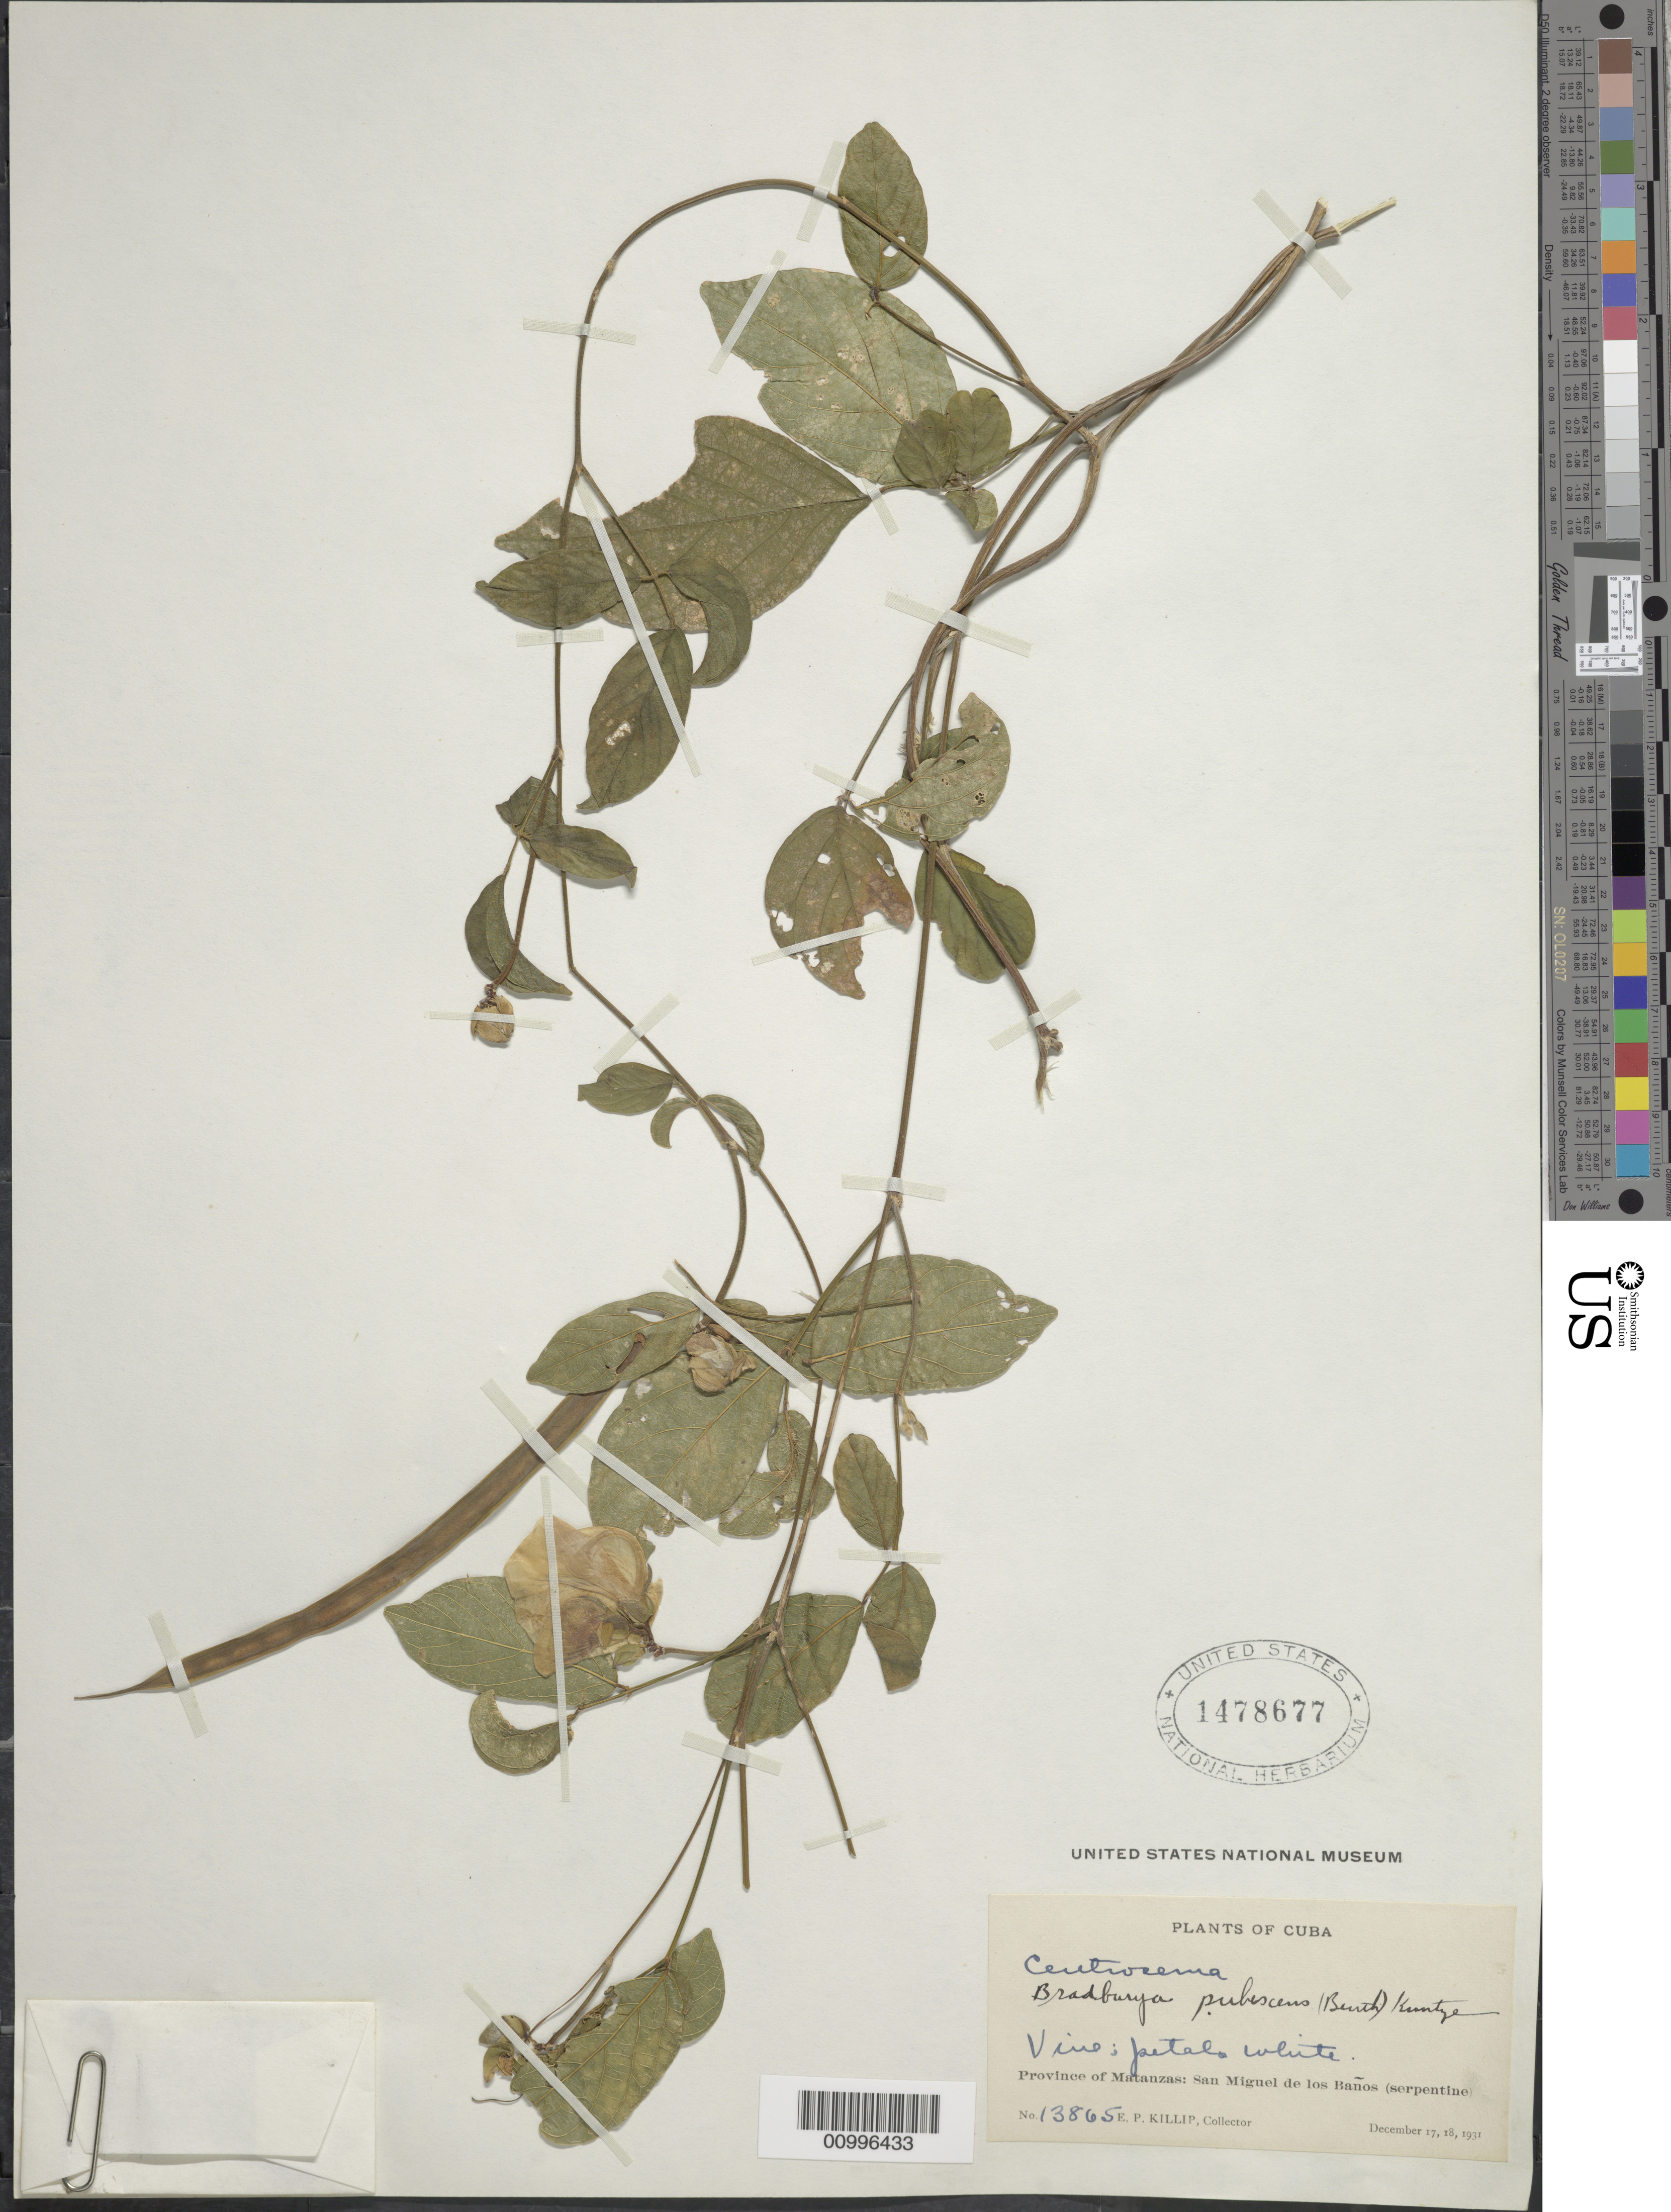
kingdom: Plantae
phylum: Tracheophyta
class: Magnoliopsida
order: Fabales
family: Fabaceae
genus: Centrosema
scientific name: Centrosema pubescens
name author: Benth.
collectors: E. P. Killip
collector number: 1386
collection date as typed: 17 Dec 1931 to 18 Dec 1931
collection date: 1931-12-17/1931-12-18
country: Cuba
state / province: Matanzas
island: Cuba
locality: Matanzas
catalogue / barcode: US 1478677